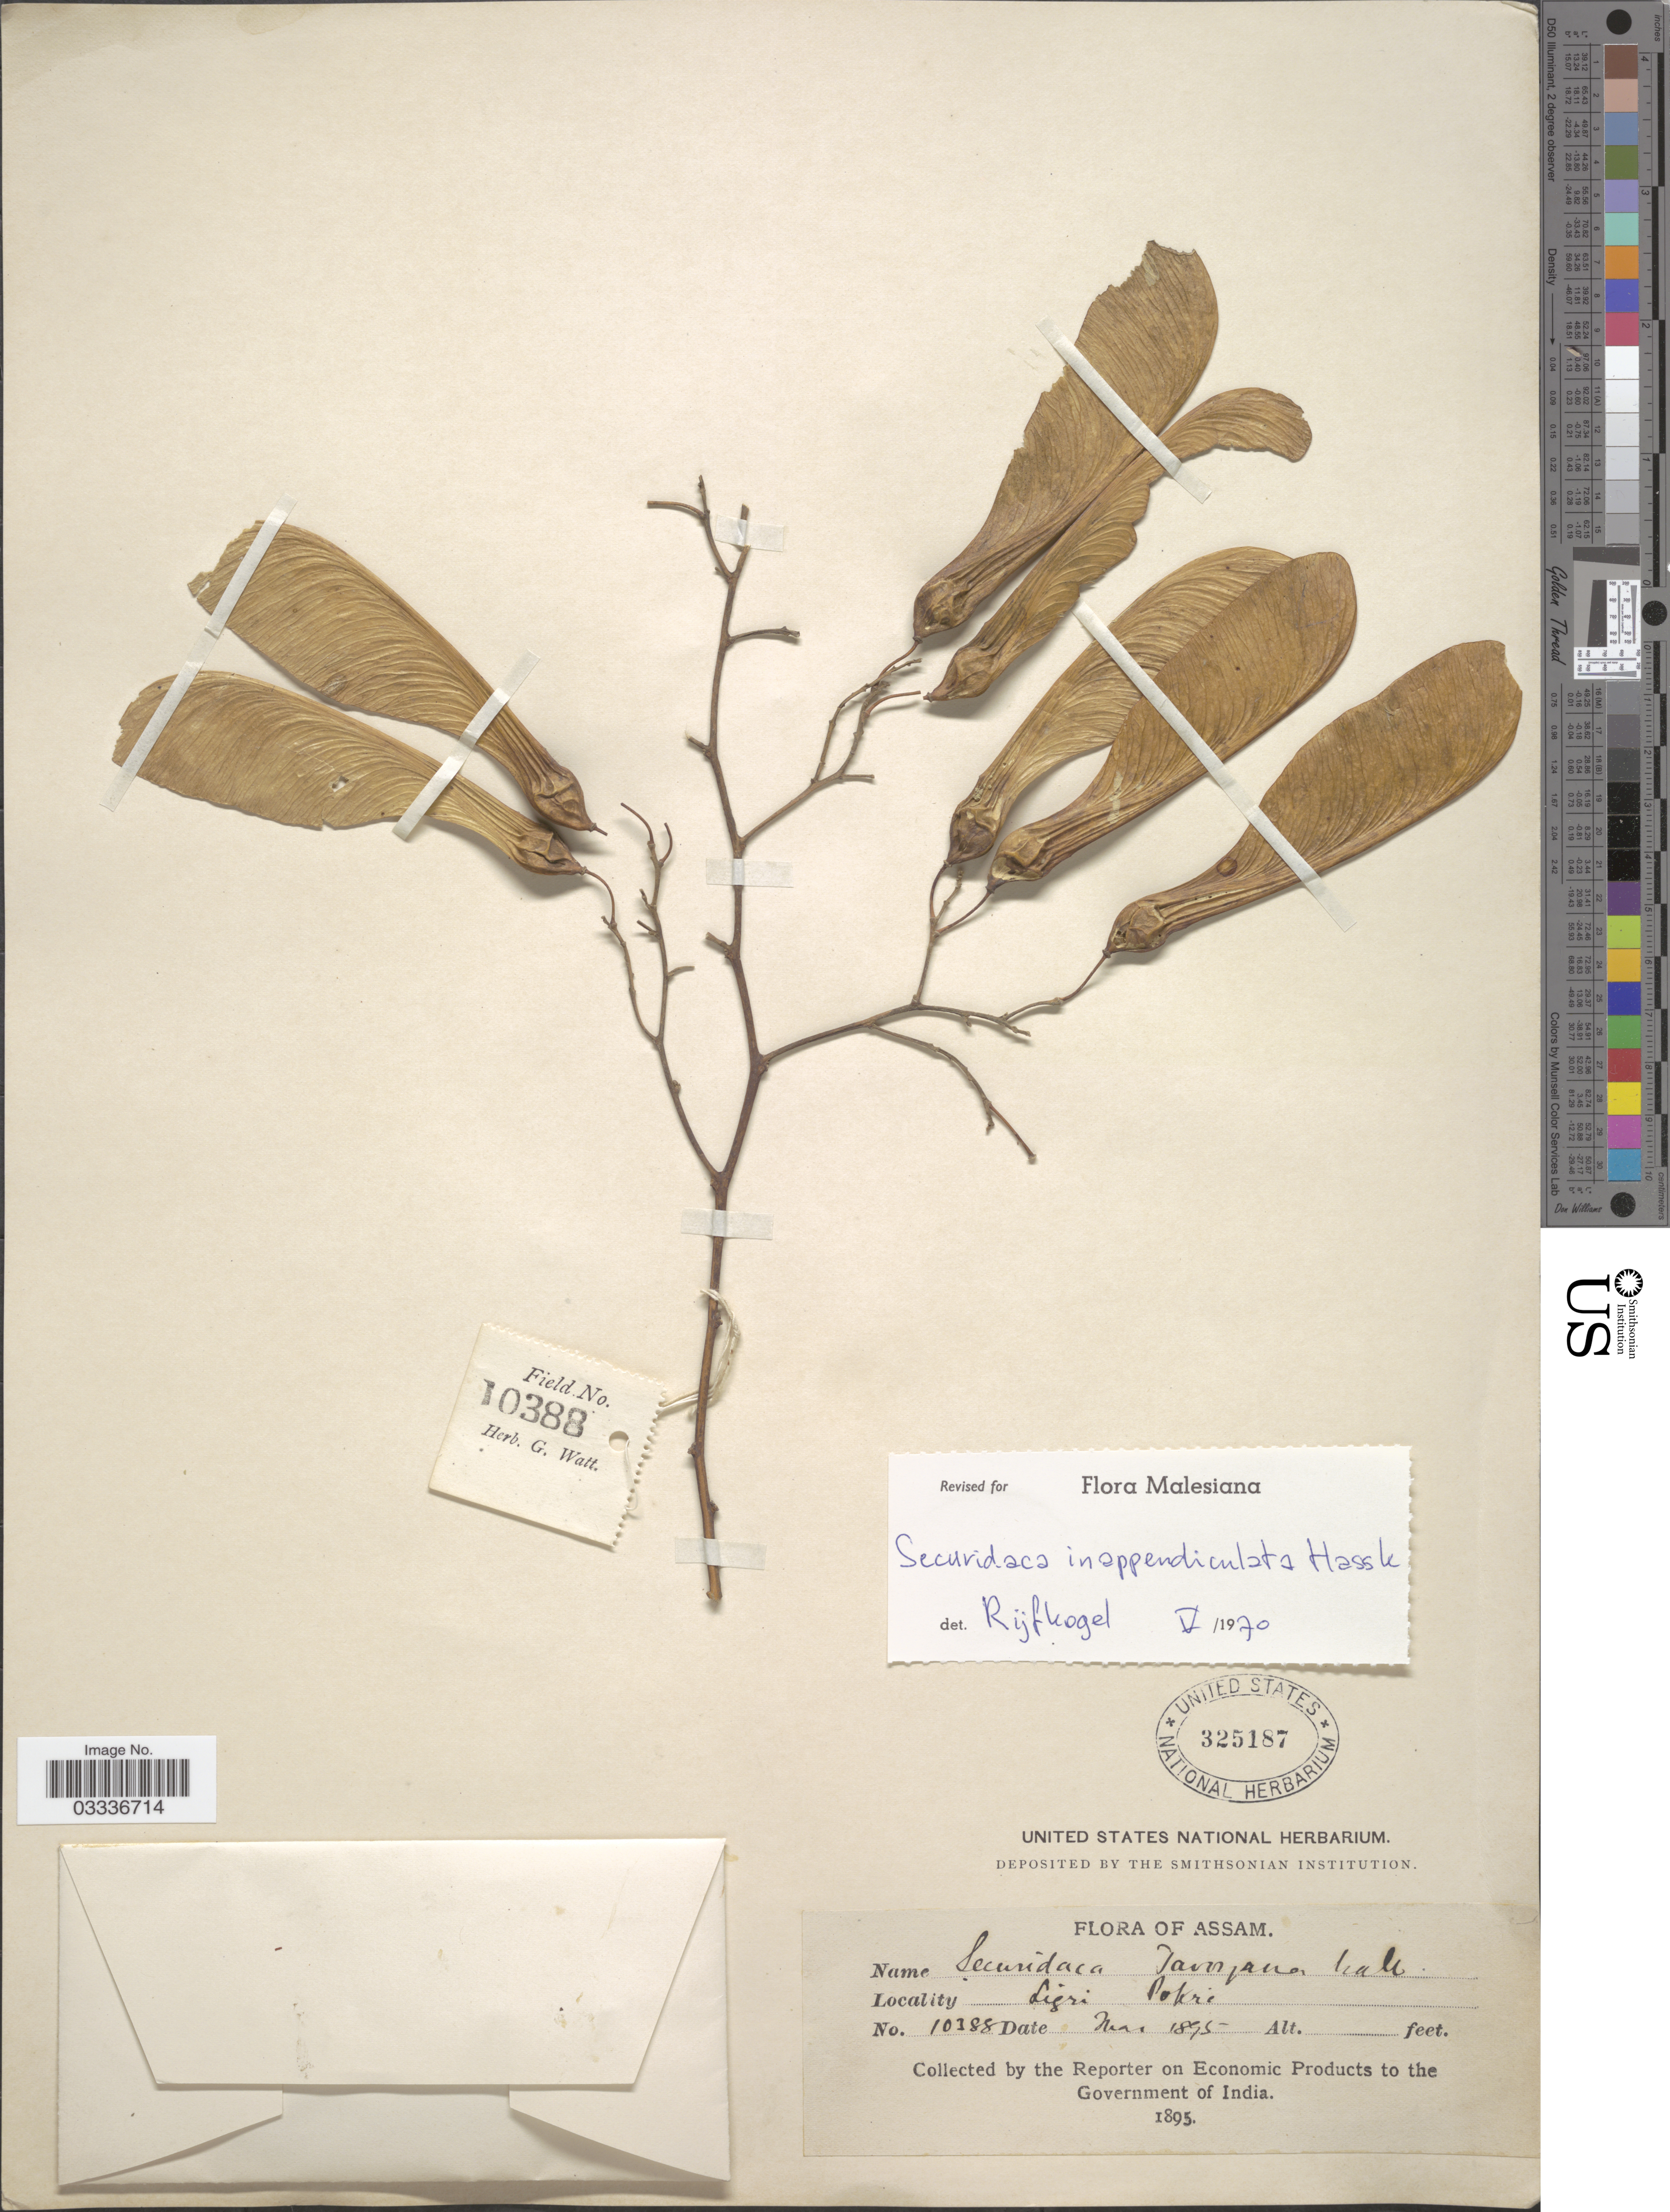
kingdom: Plantae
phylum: Tracheophyta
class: Magnoliopsida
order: Fabales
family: Polygalaceae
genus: Securidaca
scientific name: Securidaca inappendiculata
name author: Hassk.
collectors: Reporter on Economic Products to the Government of India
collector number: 10388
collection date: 1895-03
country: India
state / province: Assam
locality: Liezri Pokré. [interpreted]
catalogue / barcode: US 325187